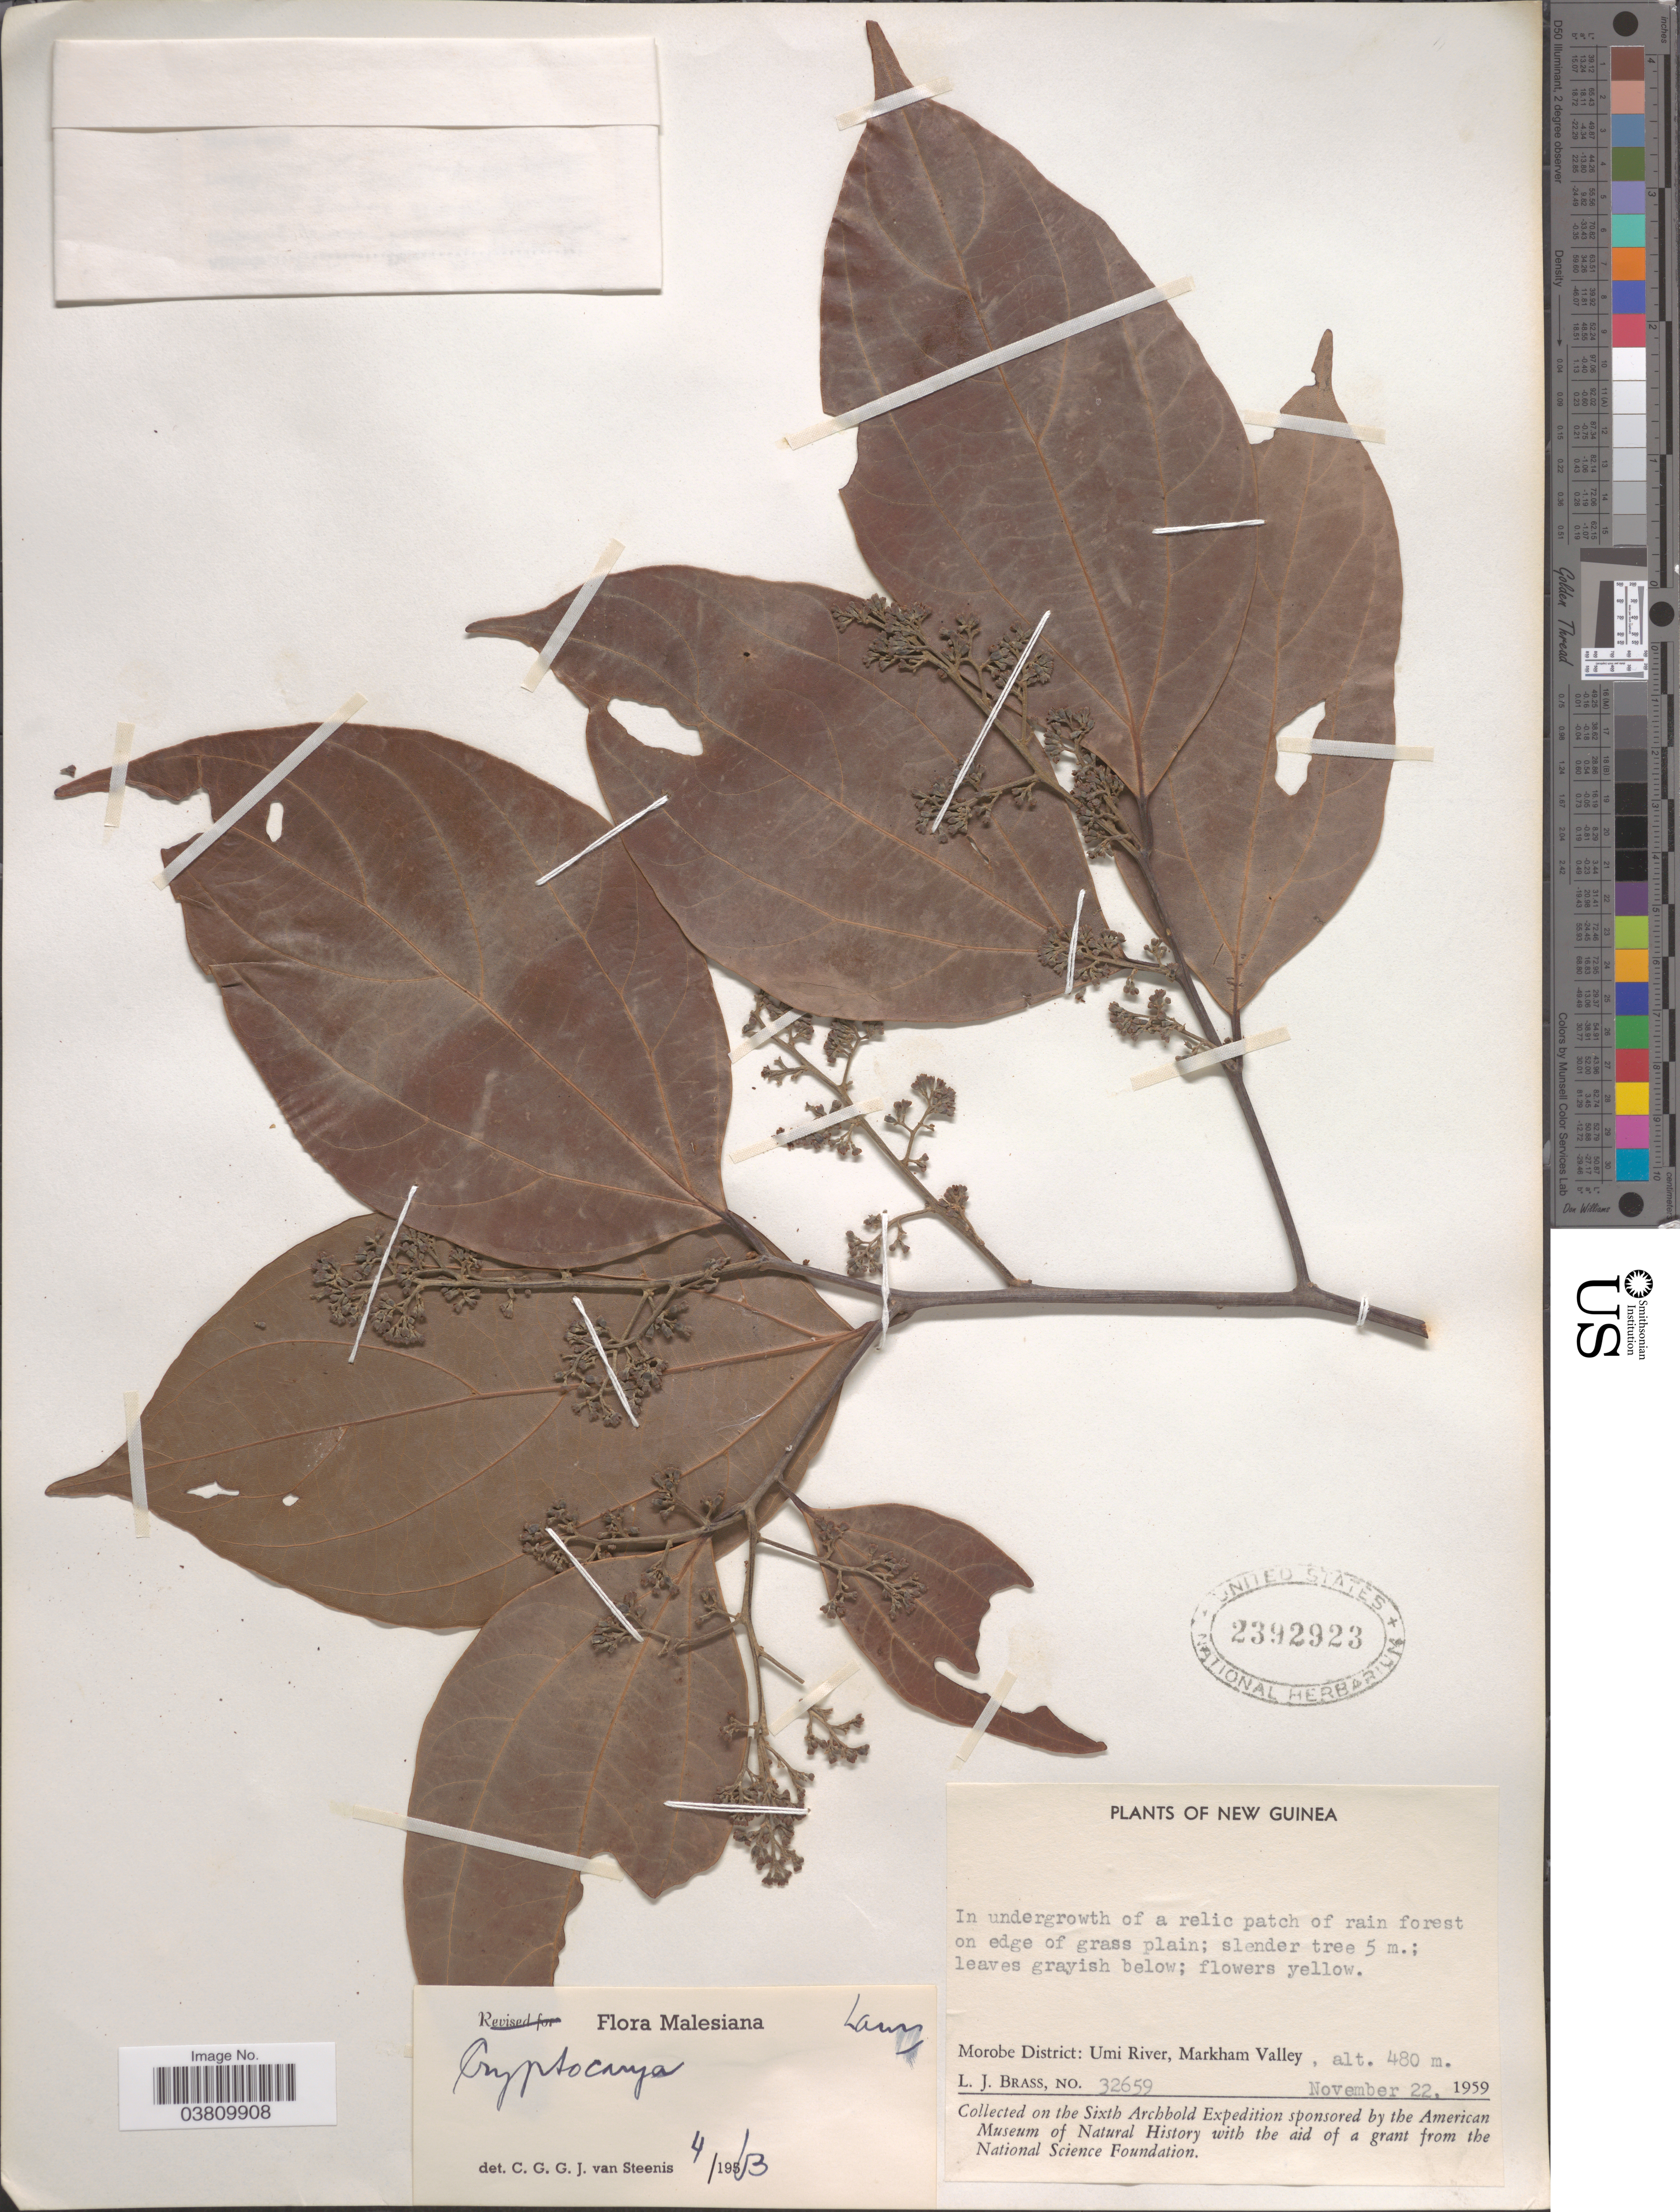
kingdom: Plantae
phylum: Tracheophyta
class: Magnoliopsida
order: Laurales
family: Lauraceae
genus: Cryptocarya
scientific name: Cryptocarya sp.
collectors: L. J. Brass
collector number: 32659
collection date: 1959-11-22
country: Papua New Guinea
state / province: Morobe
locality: New Guinea. Morobe District: Umi River, Markham Valley.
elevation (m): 480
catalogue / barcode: US 2392923